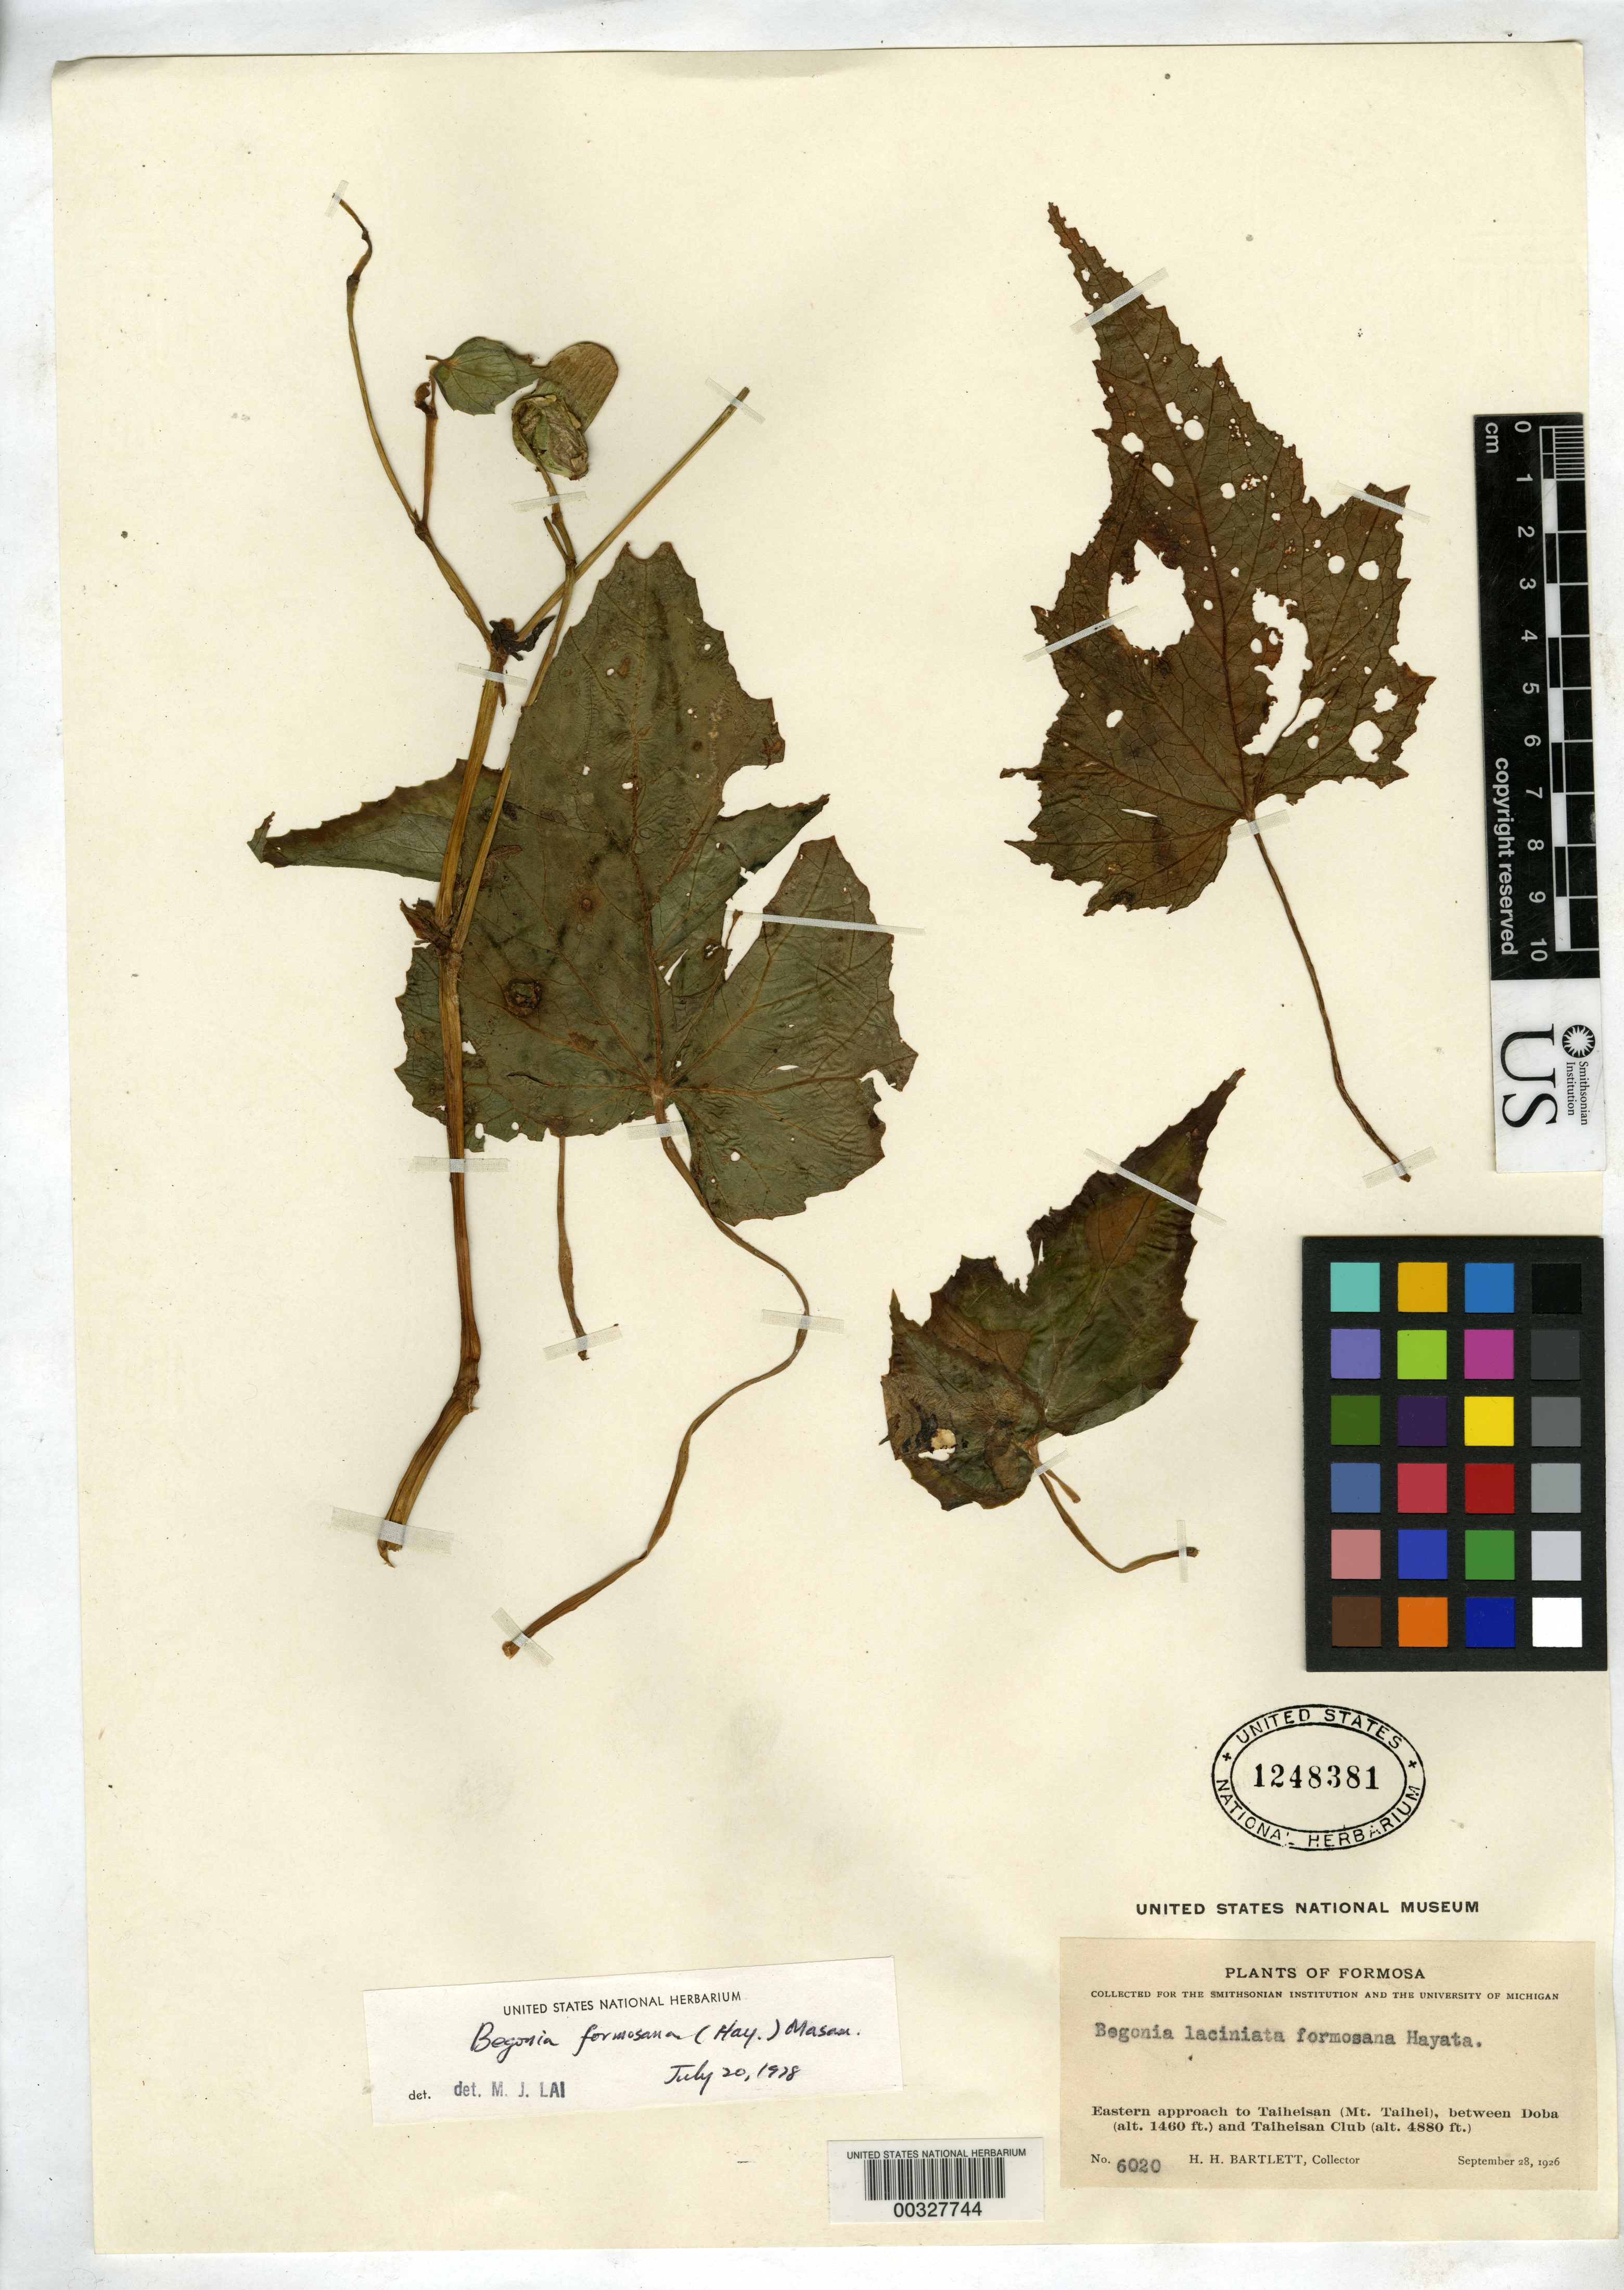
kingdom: Plantae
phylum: Tracheophyta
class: Magnoliopsida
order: Cucurbitales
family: Begoniaceae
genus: Begonia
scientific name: Begonia formosana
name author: (Hayata) Masam.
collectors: H. H. Bartlett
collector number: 6020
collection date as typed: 28 Sep 1926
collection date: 1926-09-28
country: Taiwan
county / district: Yilan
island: Taiwan [Formosa]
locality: Eastern approcah to taiheisan, mt. taihei, between doba and taiheisan club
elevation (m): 445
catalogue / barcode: US 1248381